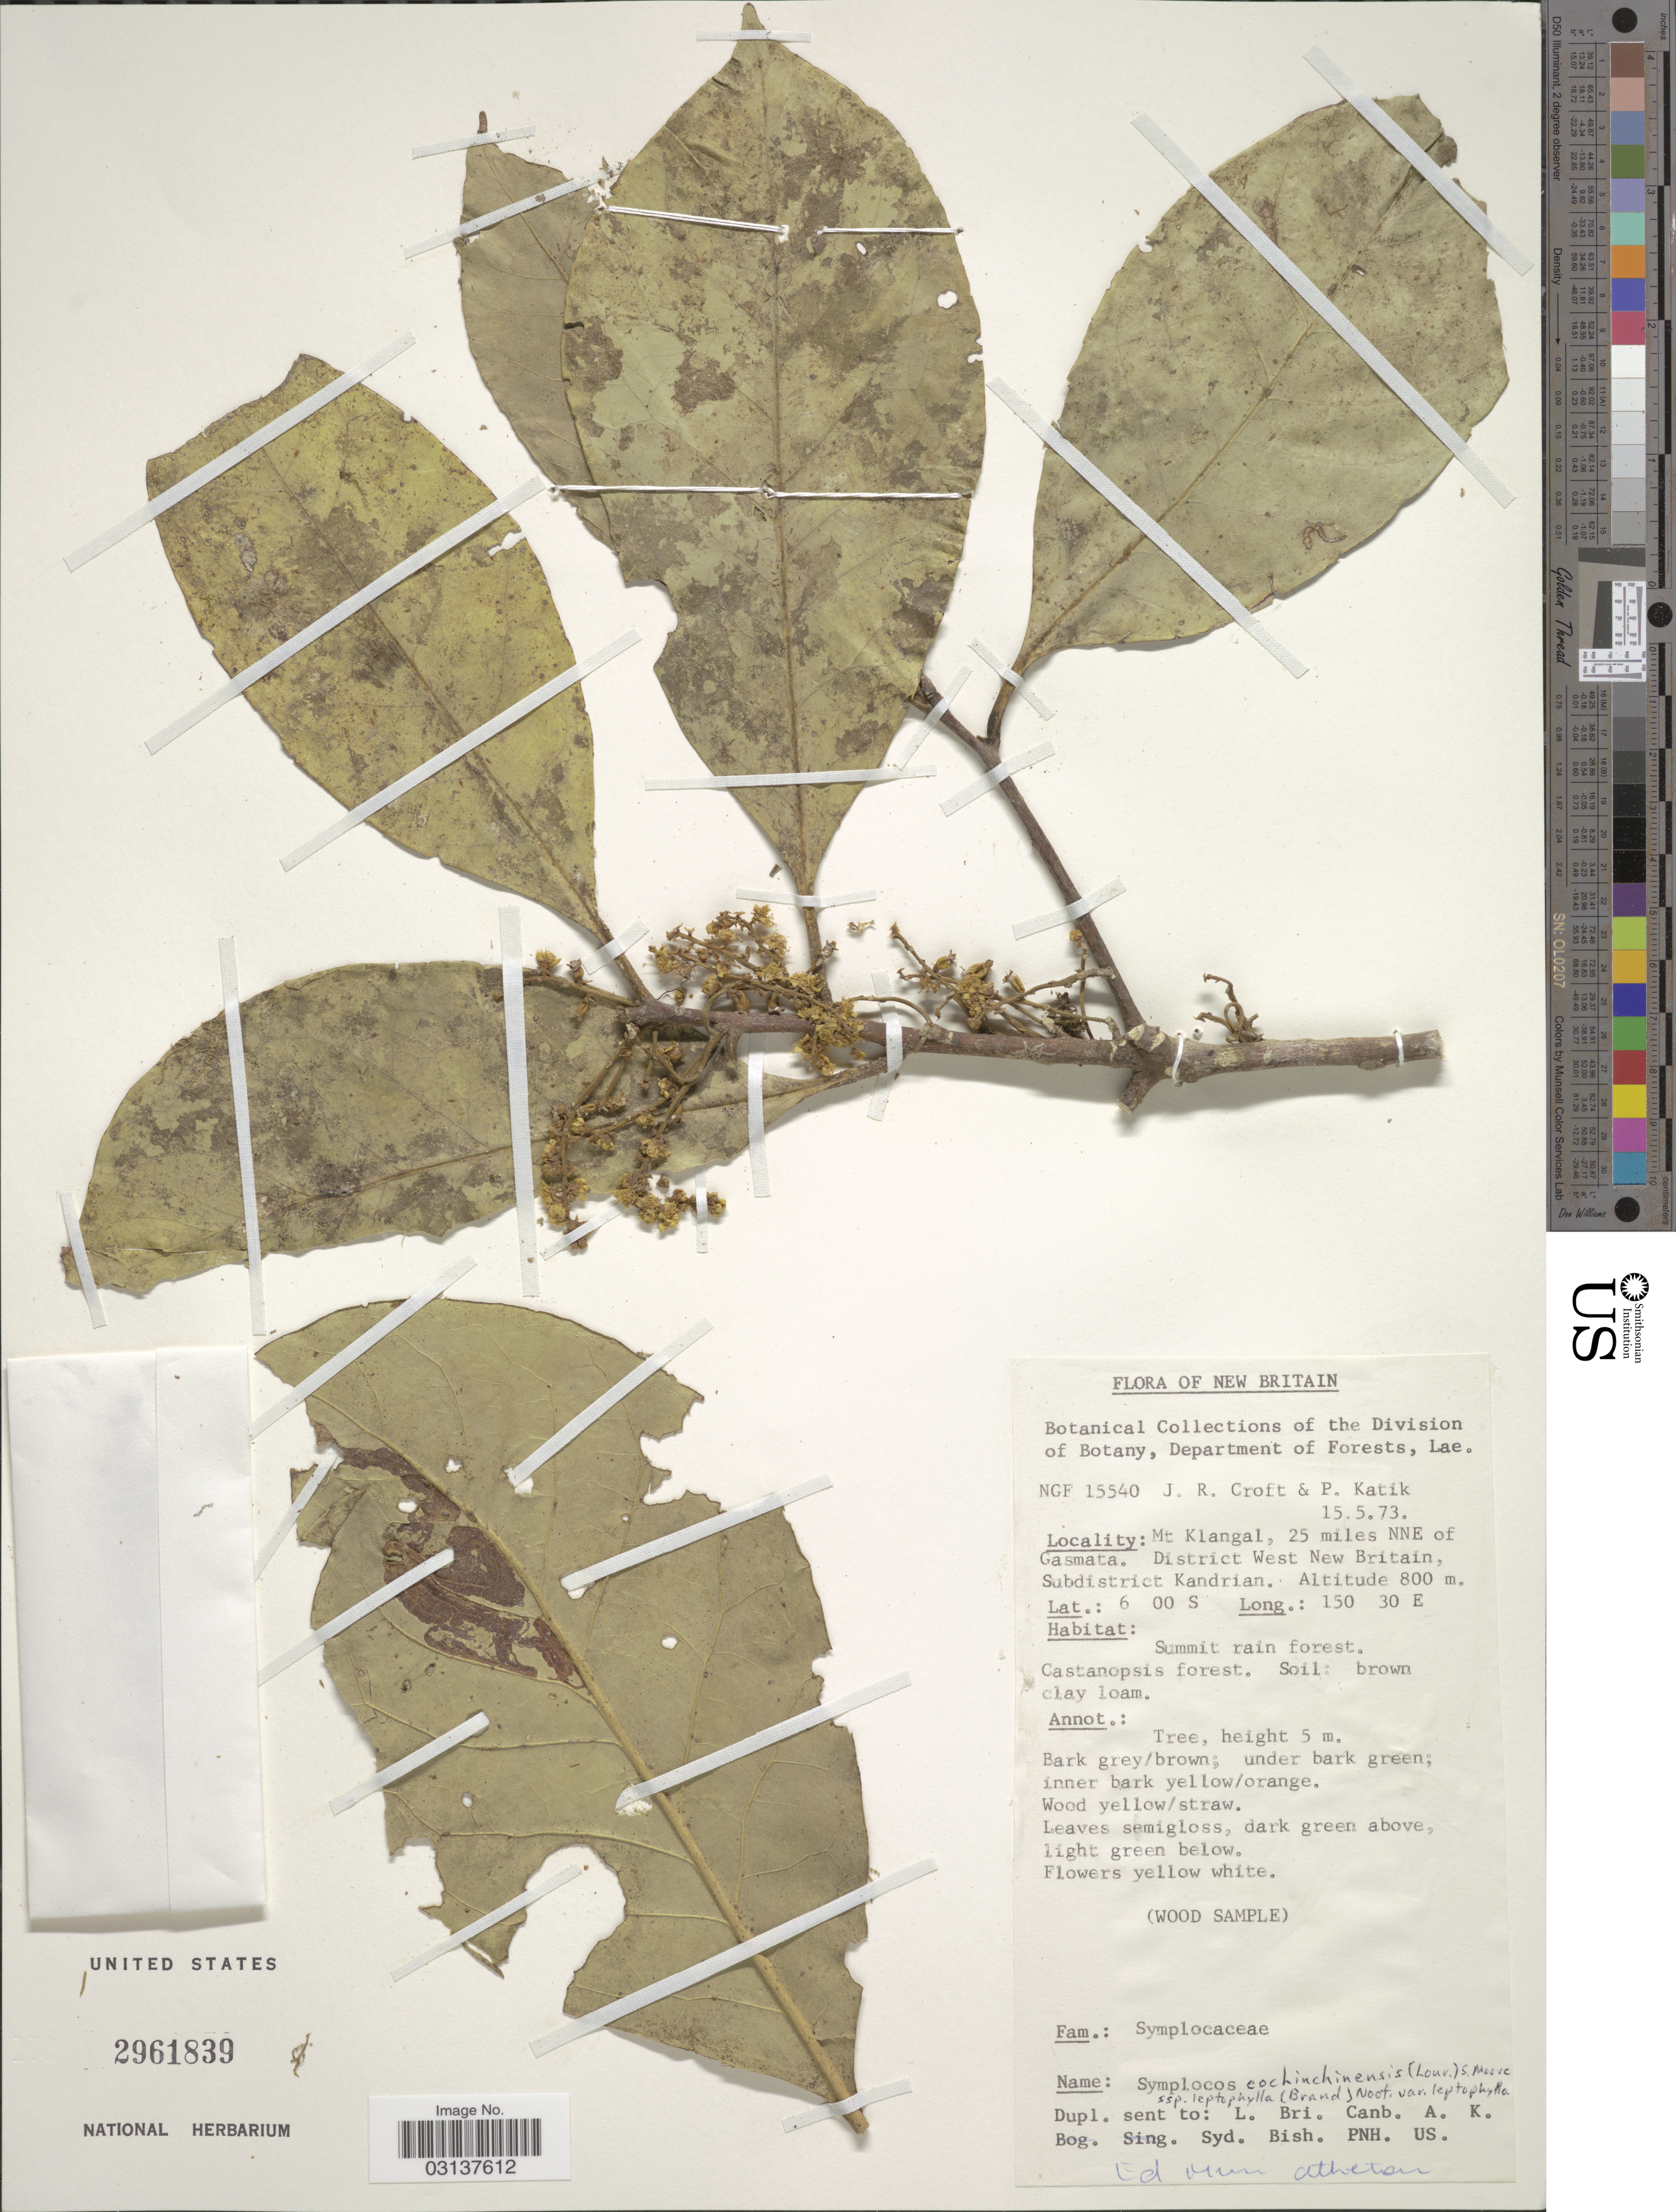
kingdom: Plantae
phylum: Tracheophyta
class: Magnoliopsida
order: Ericales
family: Symplocaceae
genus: Symplocos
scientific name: Symplocos cochinchinensis var. leptophylla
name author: (Brand) Noot.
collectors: J. R. Croft & P. Katik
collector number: NGF 15540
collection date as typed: Transcribed d/m/y: 15/5/73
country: Papua New Guinea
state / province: West New Britain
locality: New Britain, Mt Klangal, 25 miles NNE of Gasmata, District West New Britain, Subdistrict Kandrian.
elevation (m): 800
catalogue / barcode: US 2961839